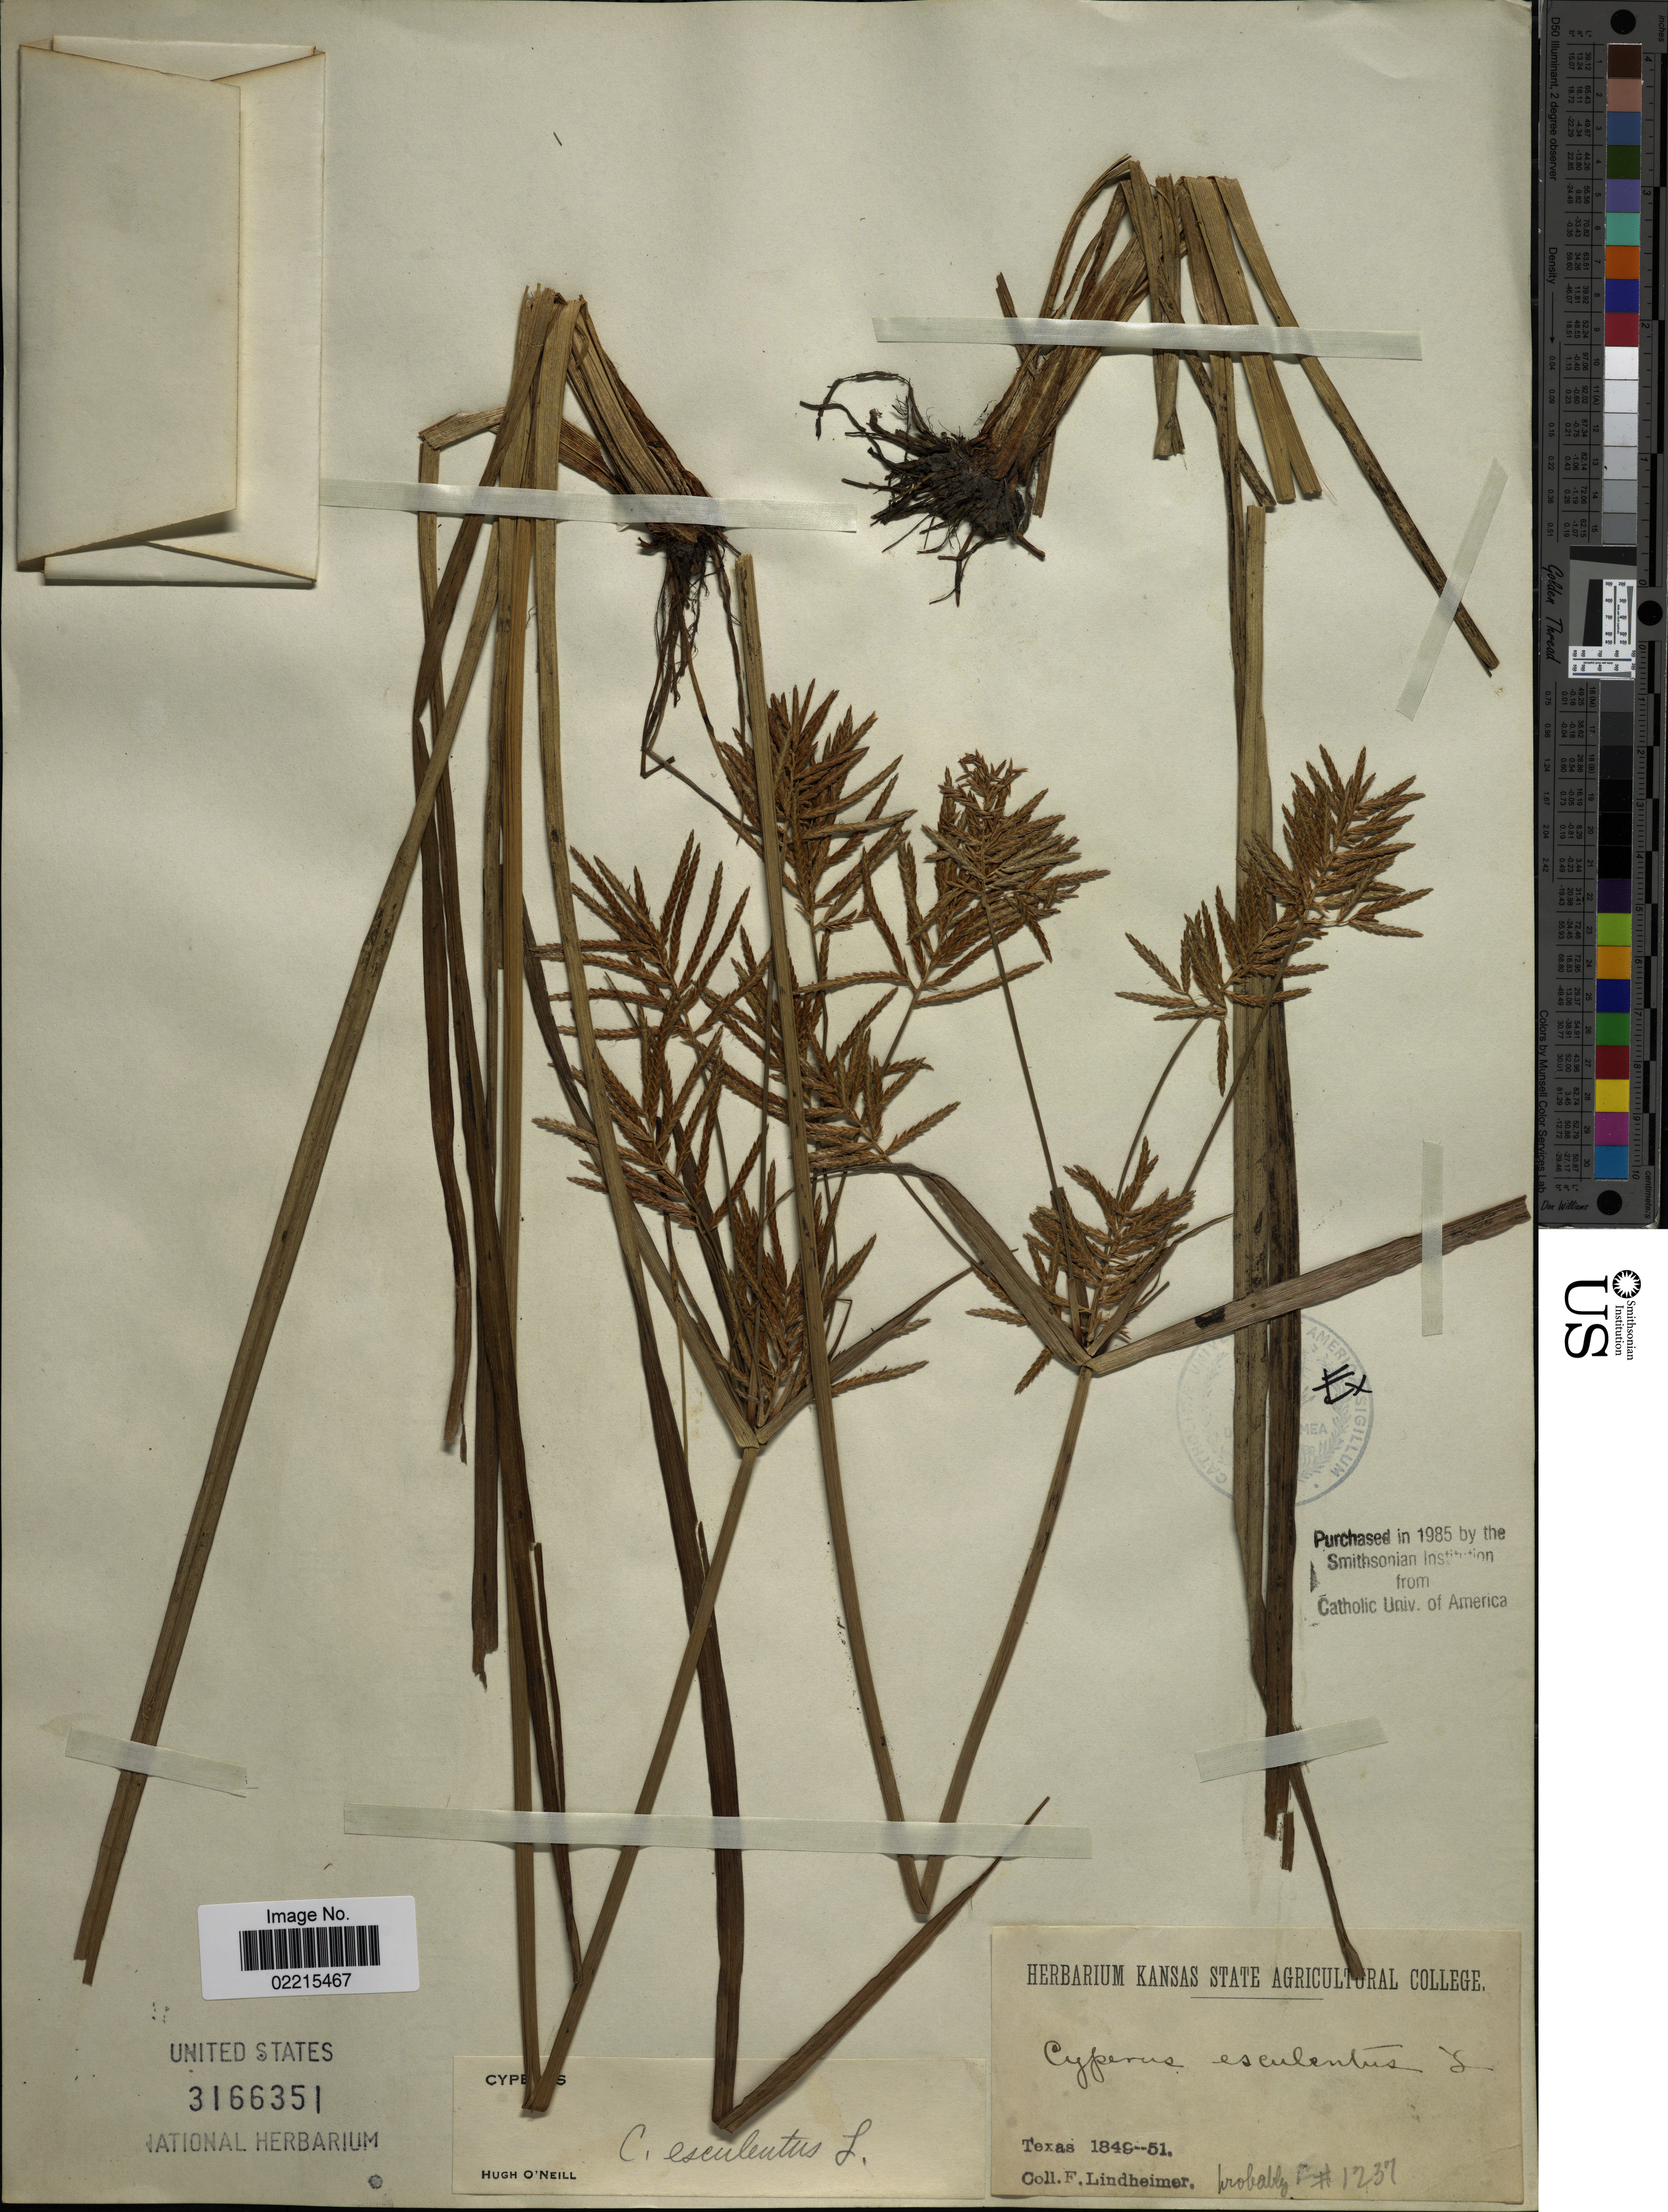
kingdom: Plantae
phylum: Tracheophyta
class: Liliopsida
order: Poales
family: Cyperaceae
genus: Cyperus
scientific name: Cyperus esculentus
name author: L.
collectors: F. Lindheimer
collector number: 1237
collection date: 1849/1851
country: United States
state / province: Texas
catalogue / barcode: US 3166351